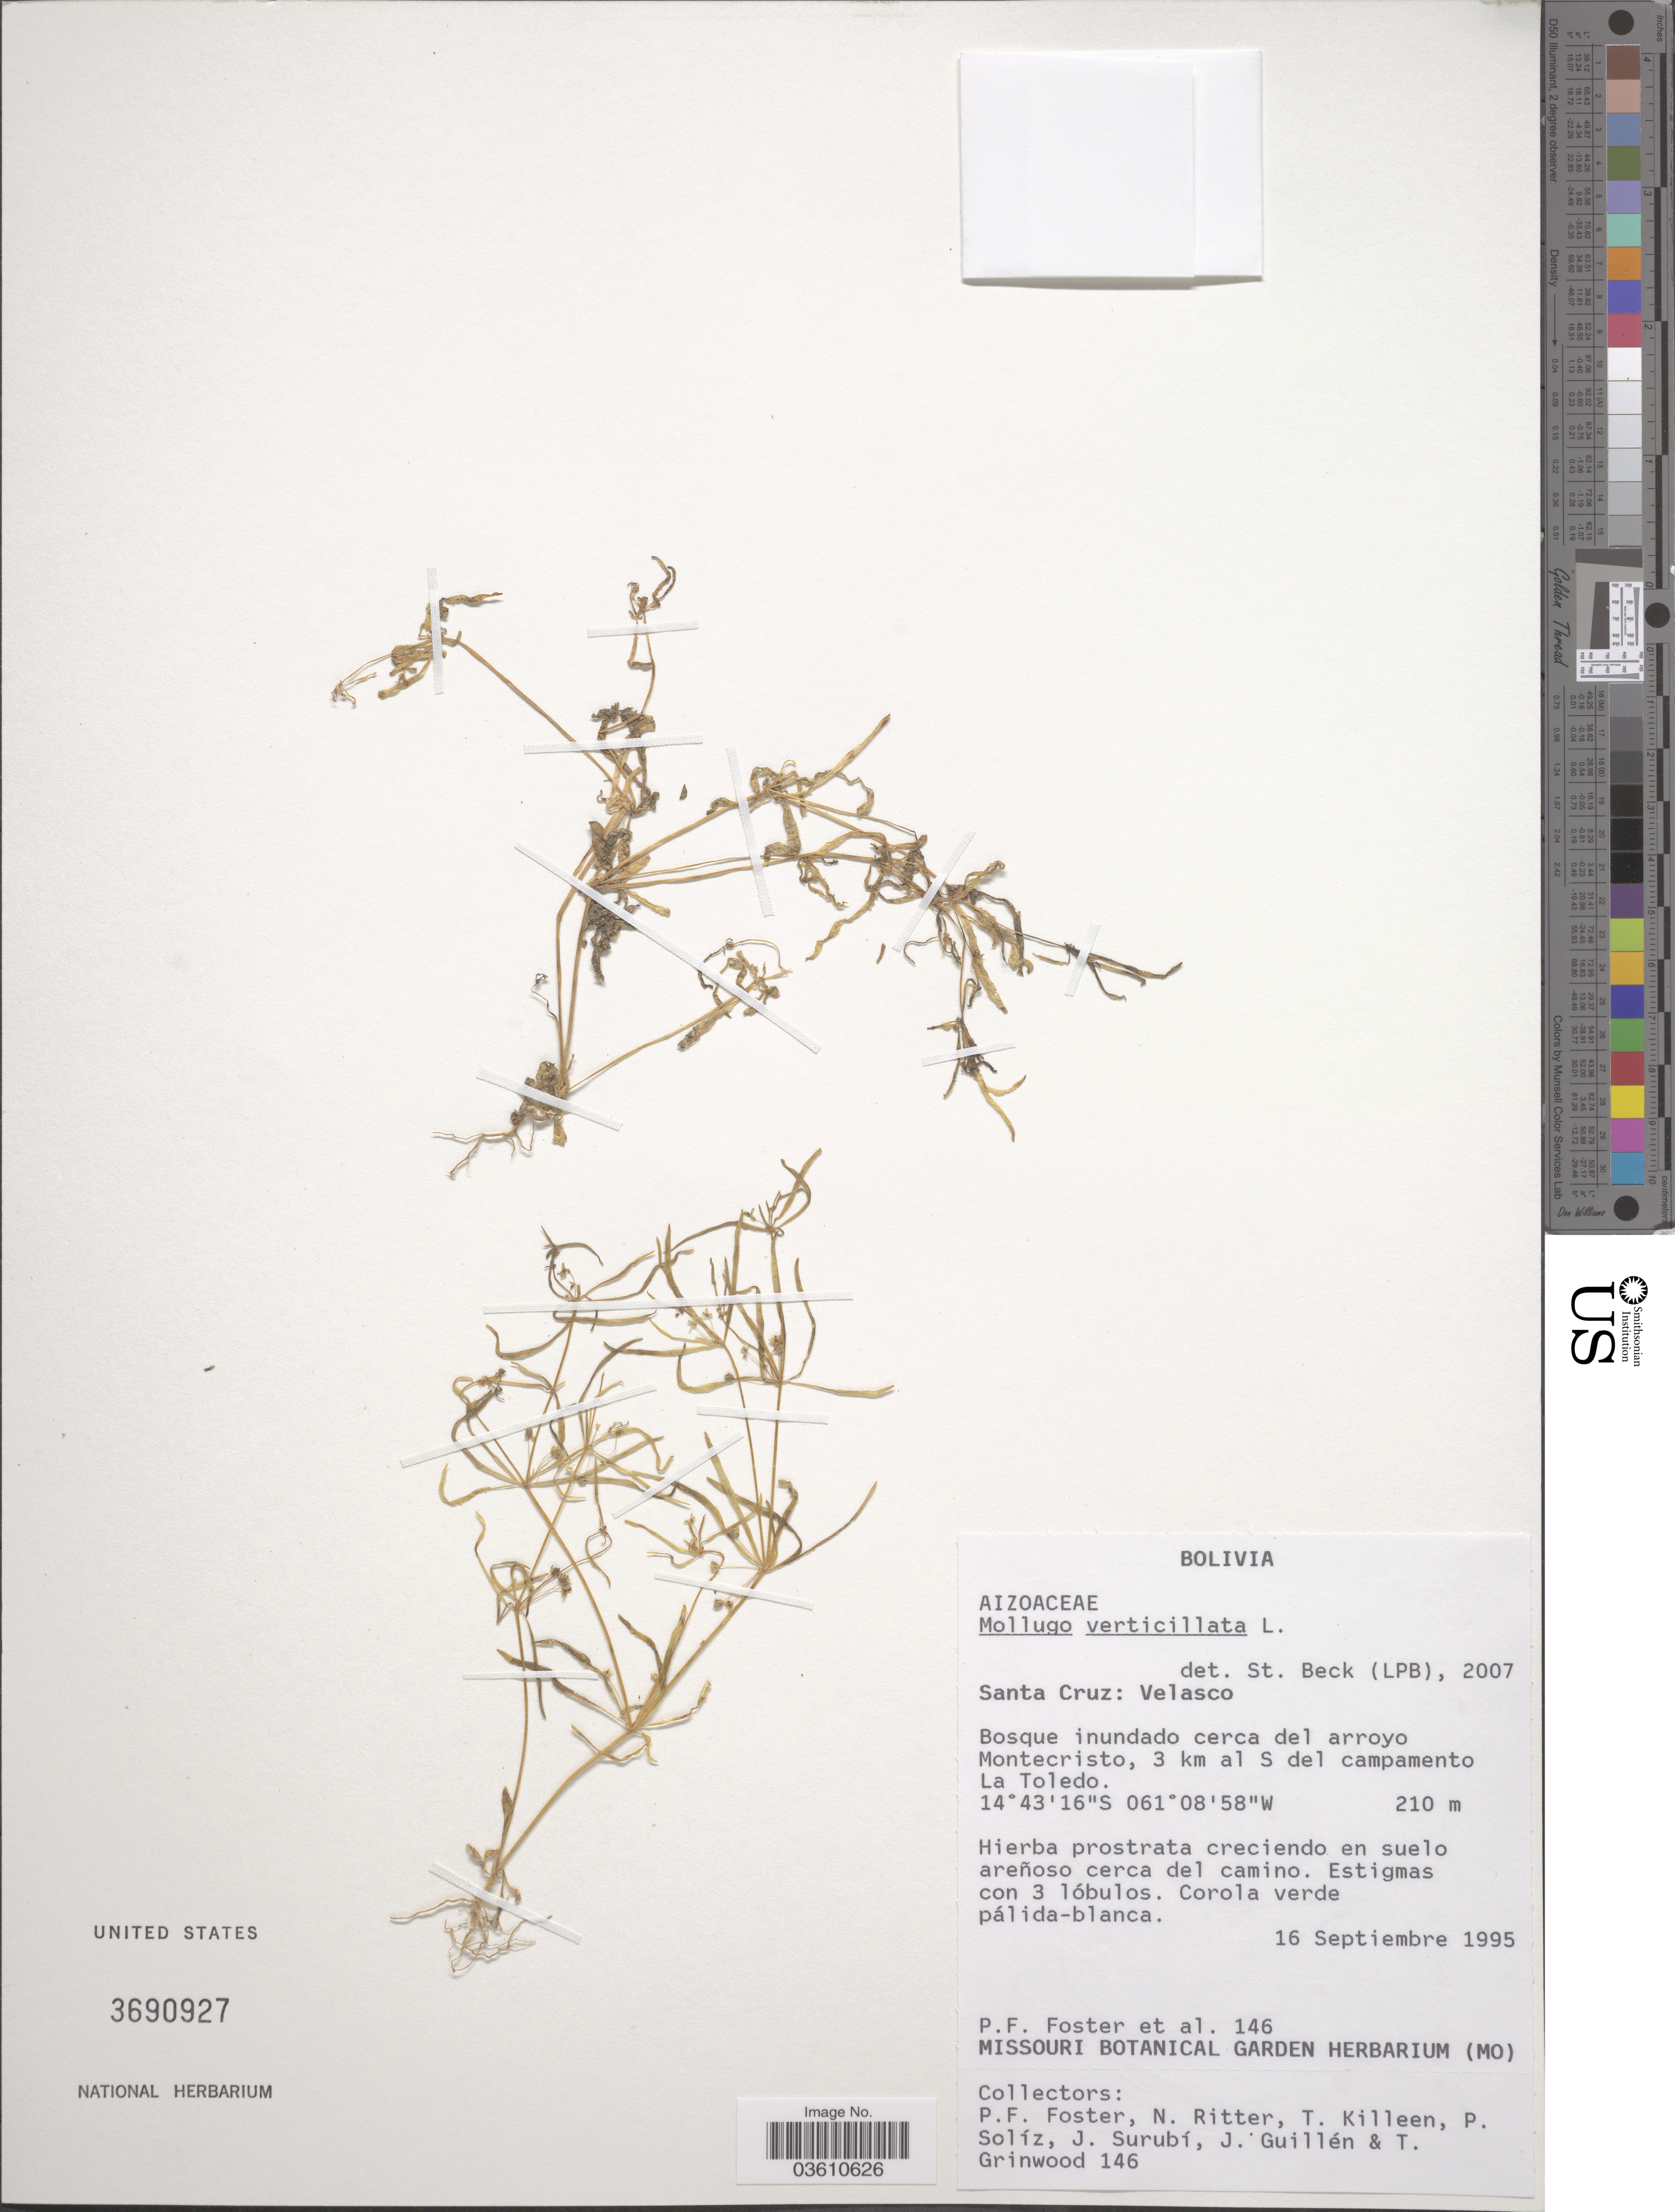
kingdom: Plantae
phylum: Tracheophyta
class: Magnoliopsida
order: Caryophyllales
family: Molluginaceae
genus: Mollugo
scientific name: Mollugo verticillata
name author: L.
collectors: P. Foster, N. Ritter, T. J. Killeen, P. Soliz & et al.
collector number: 146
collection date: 1995-09-16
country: Bolivia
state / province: Santa Cruz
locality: Velasco. Bosque inundado cerca del arroyo Montecristo, 3 km al S del campamento La Toledo.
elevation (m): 210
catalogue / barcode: US 3690927